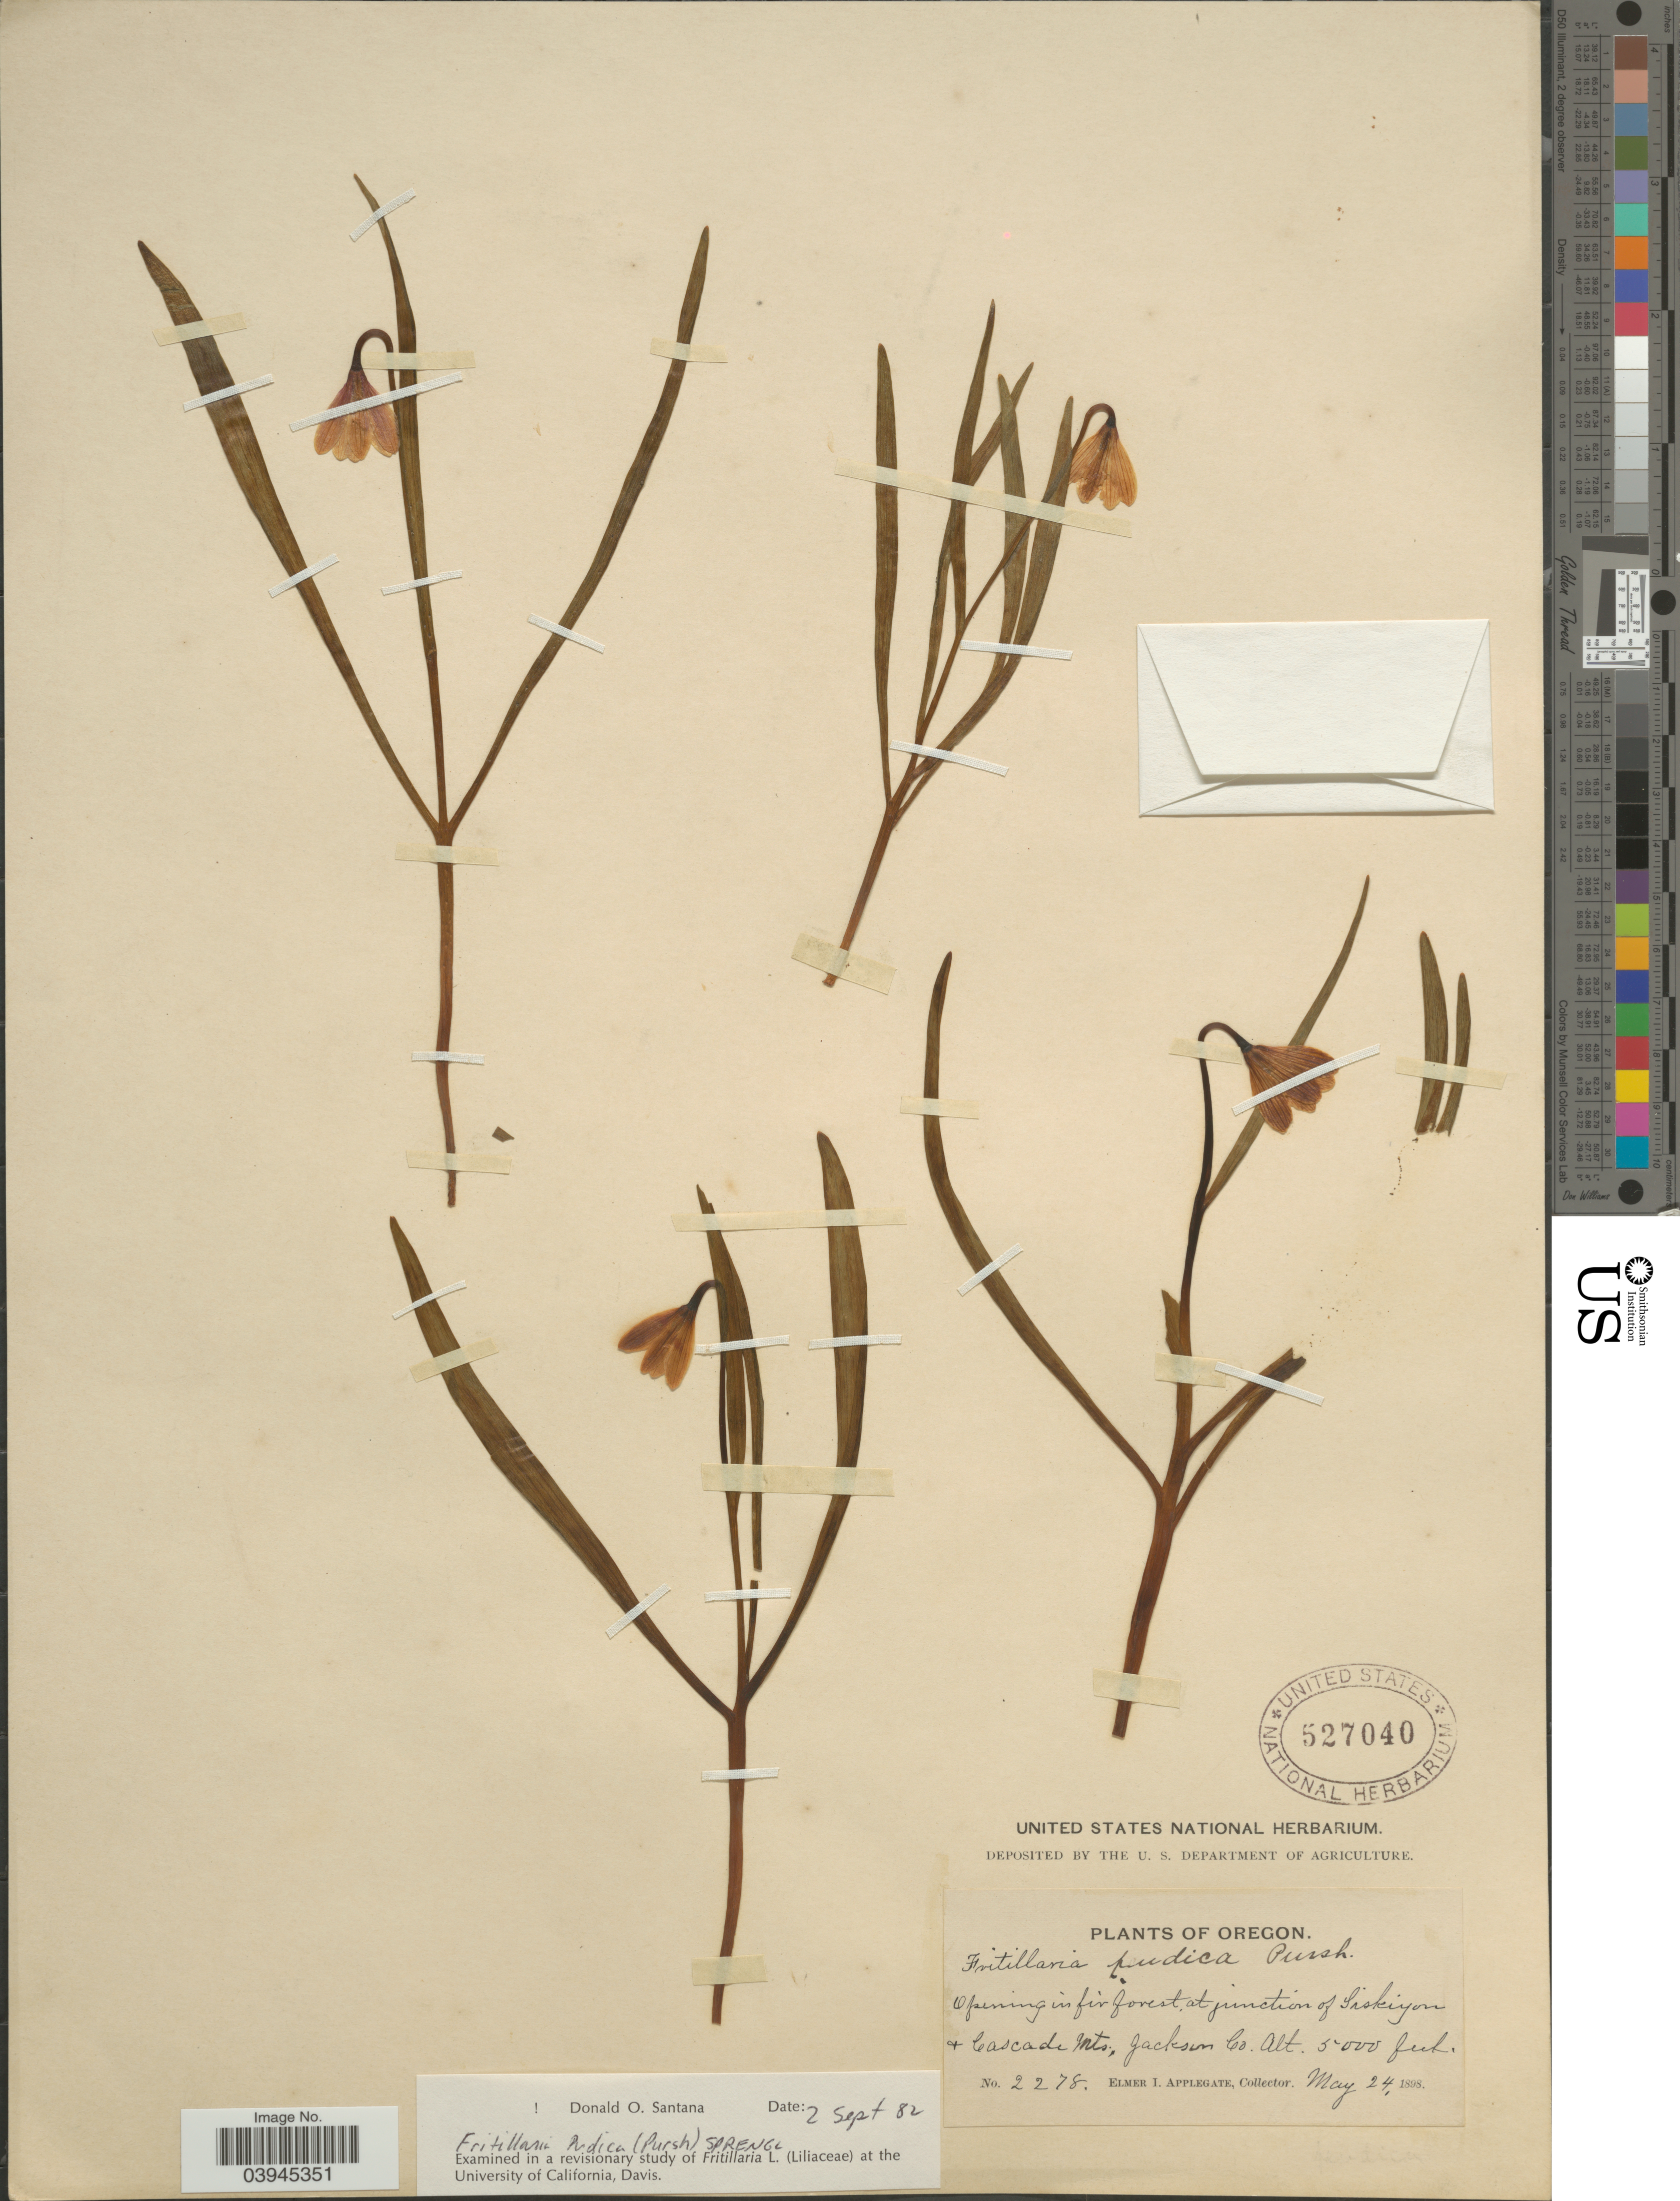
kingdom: Plantae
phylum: Tracheophyta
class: Liliopsida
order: Liliales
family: Liliaceae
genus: Fritillaria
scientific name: Fritillaria pudica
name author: (Pursh) Spreng.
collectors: E. I. Applegate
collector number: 2278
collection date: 1898-05-24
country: United States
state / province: Oregon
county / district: Jackson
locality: At junction of Siskiyou & Cascade Mts., Jackson Co.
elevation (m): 1524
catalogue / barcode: US 527040